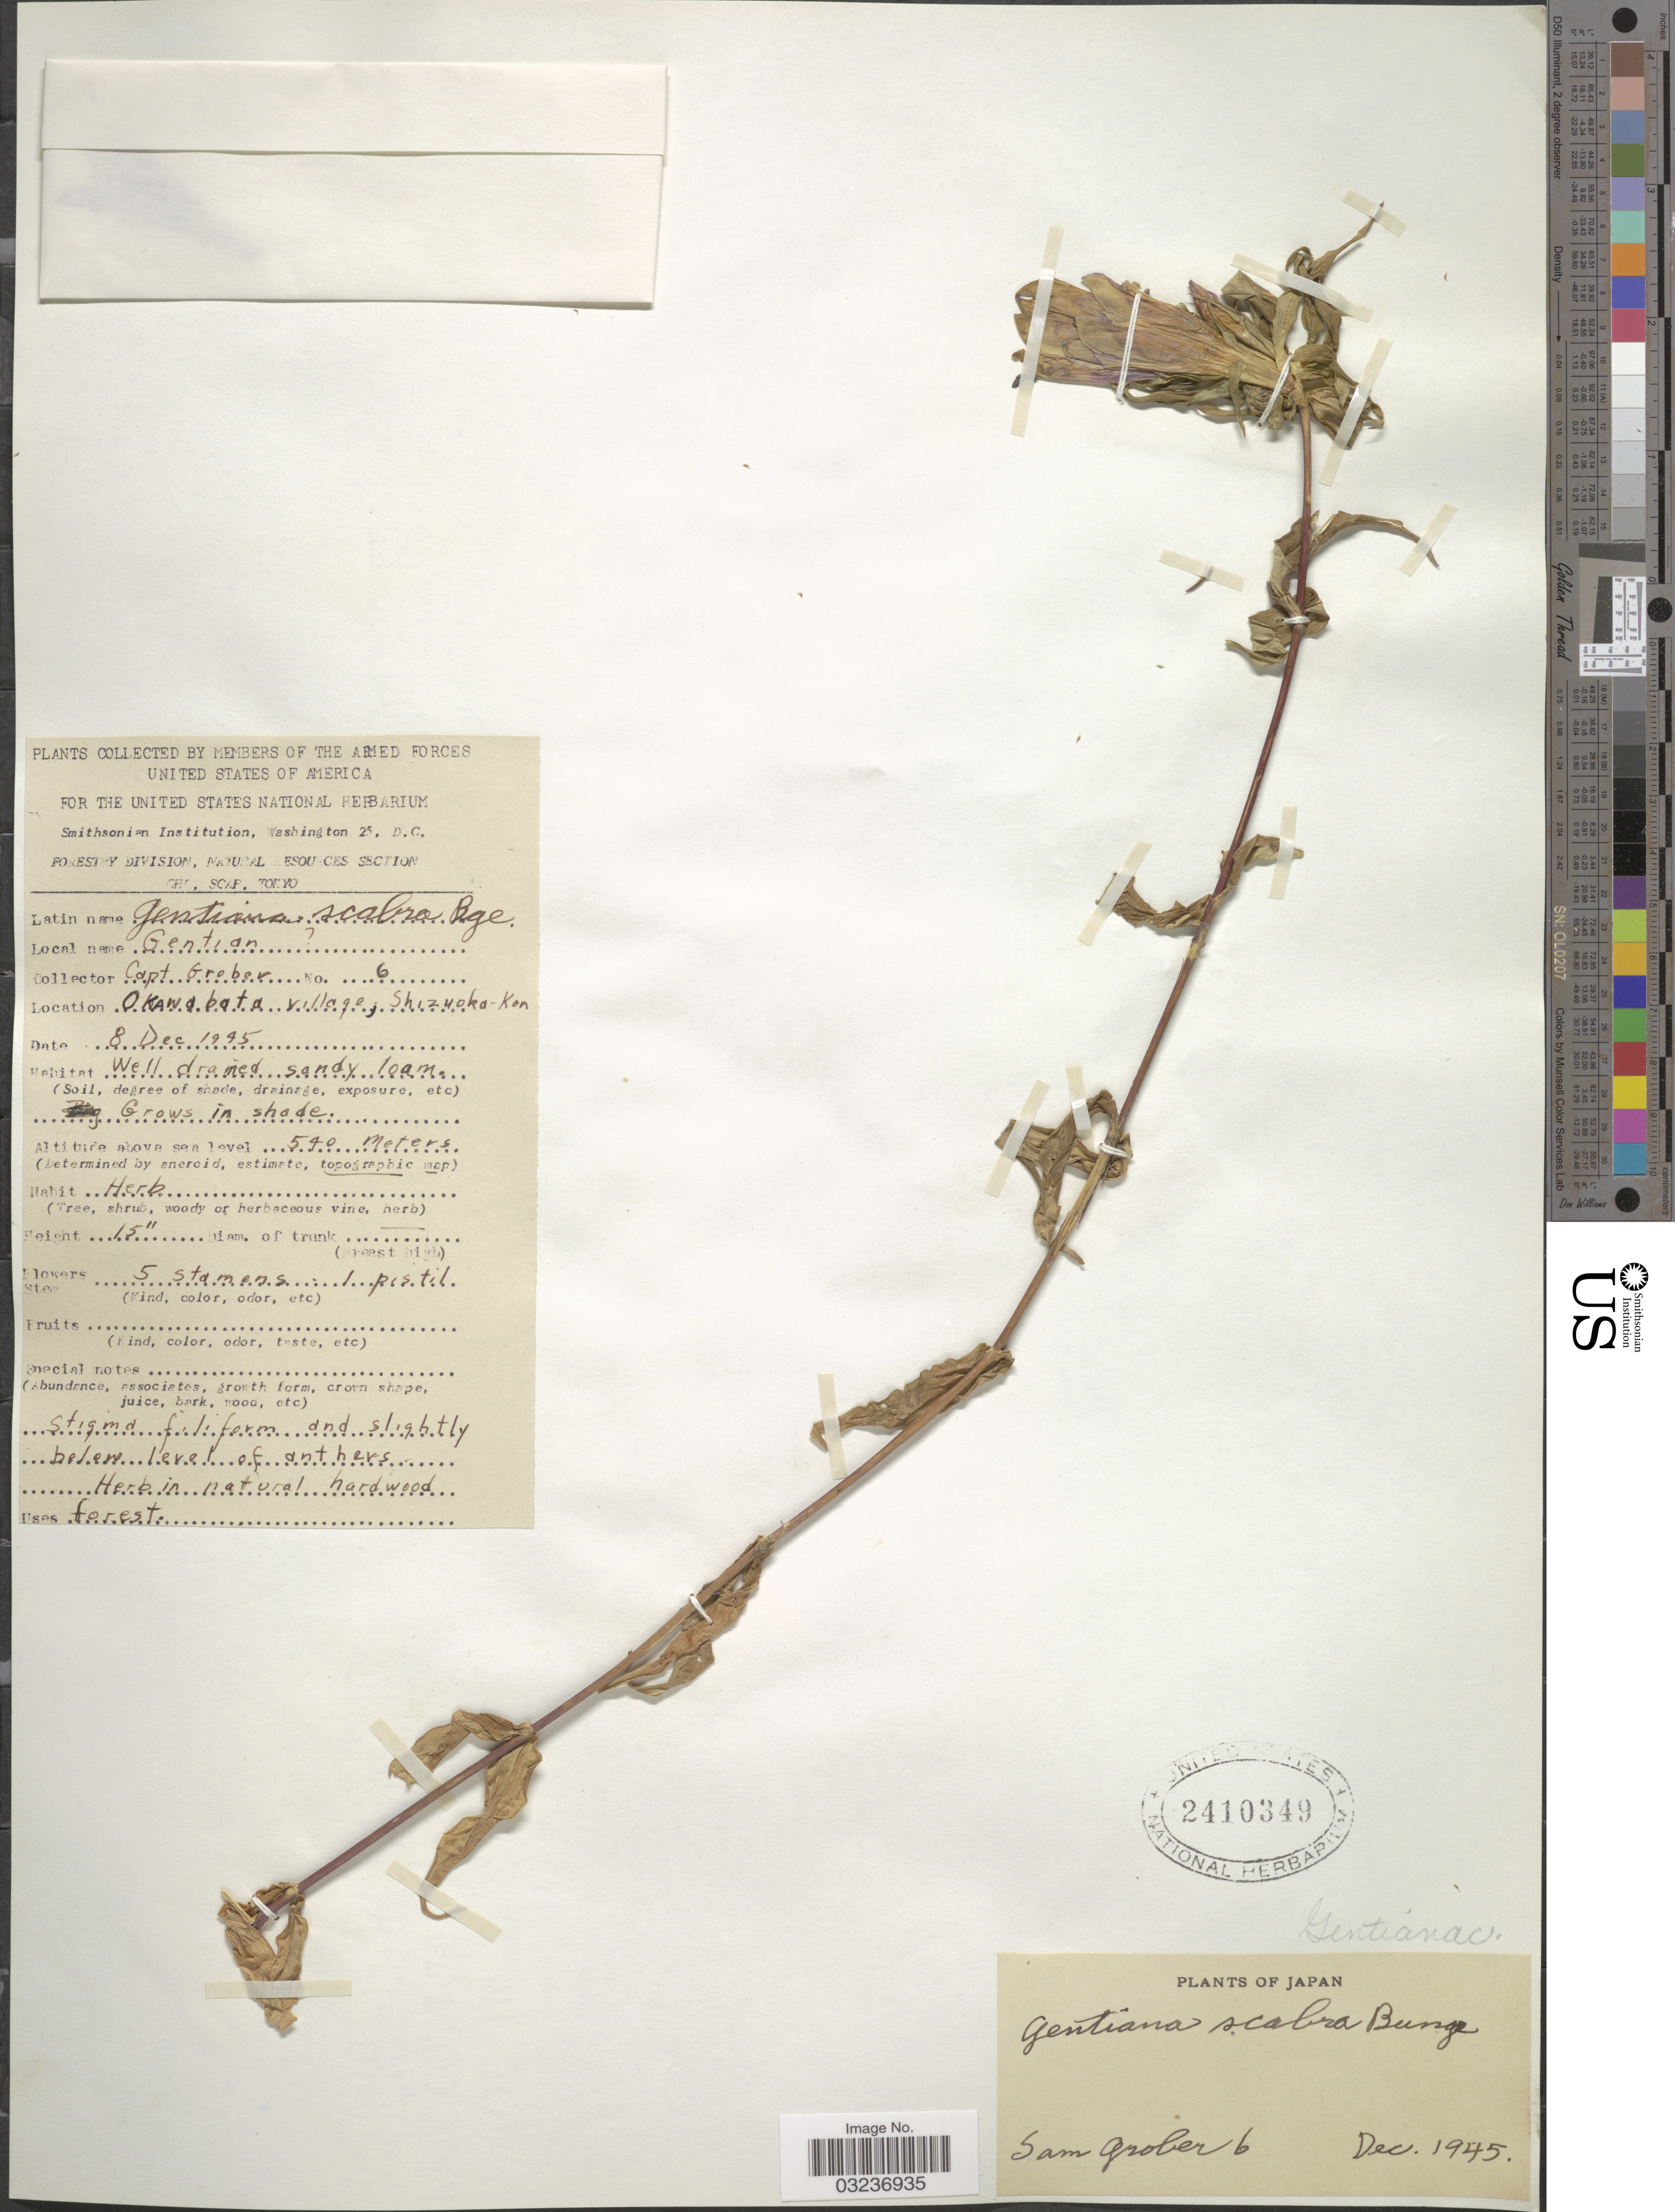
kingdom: Plantae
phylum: Tracheophyta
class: Magnoliopsida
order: Gentianales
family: Gentianaceae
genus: Gentiana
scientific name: Gentiana scabra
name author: Bunge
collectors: S. Grober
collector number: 6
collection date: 1945-12-08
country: Japan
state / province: Sizuoka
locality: Okawabata village, Shizuoka-Ken.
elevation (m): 540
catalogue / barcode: US 2410349